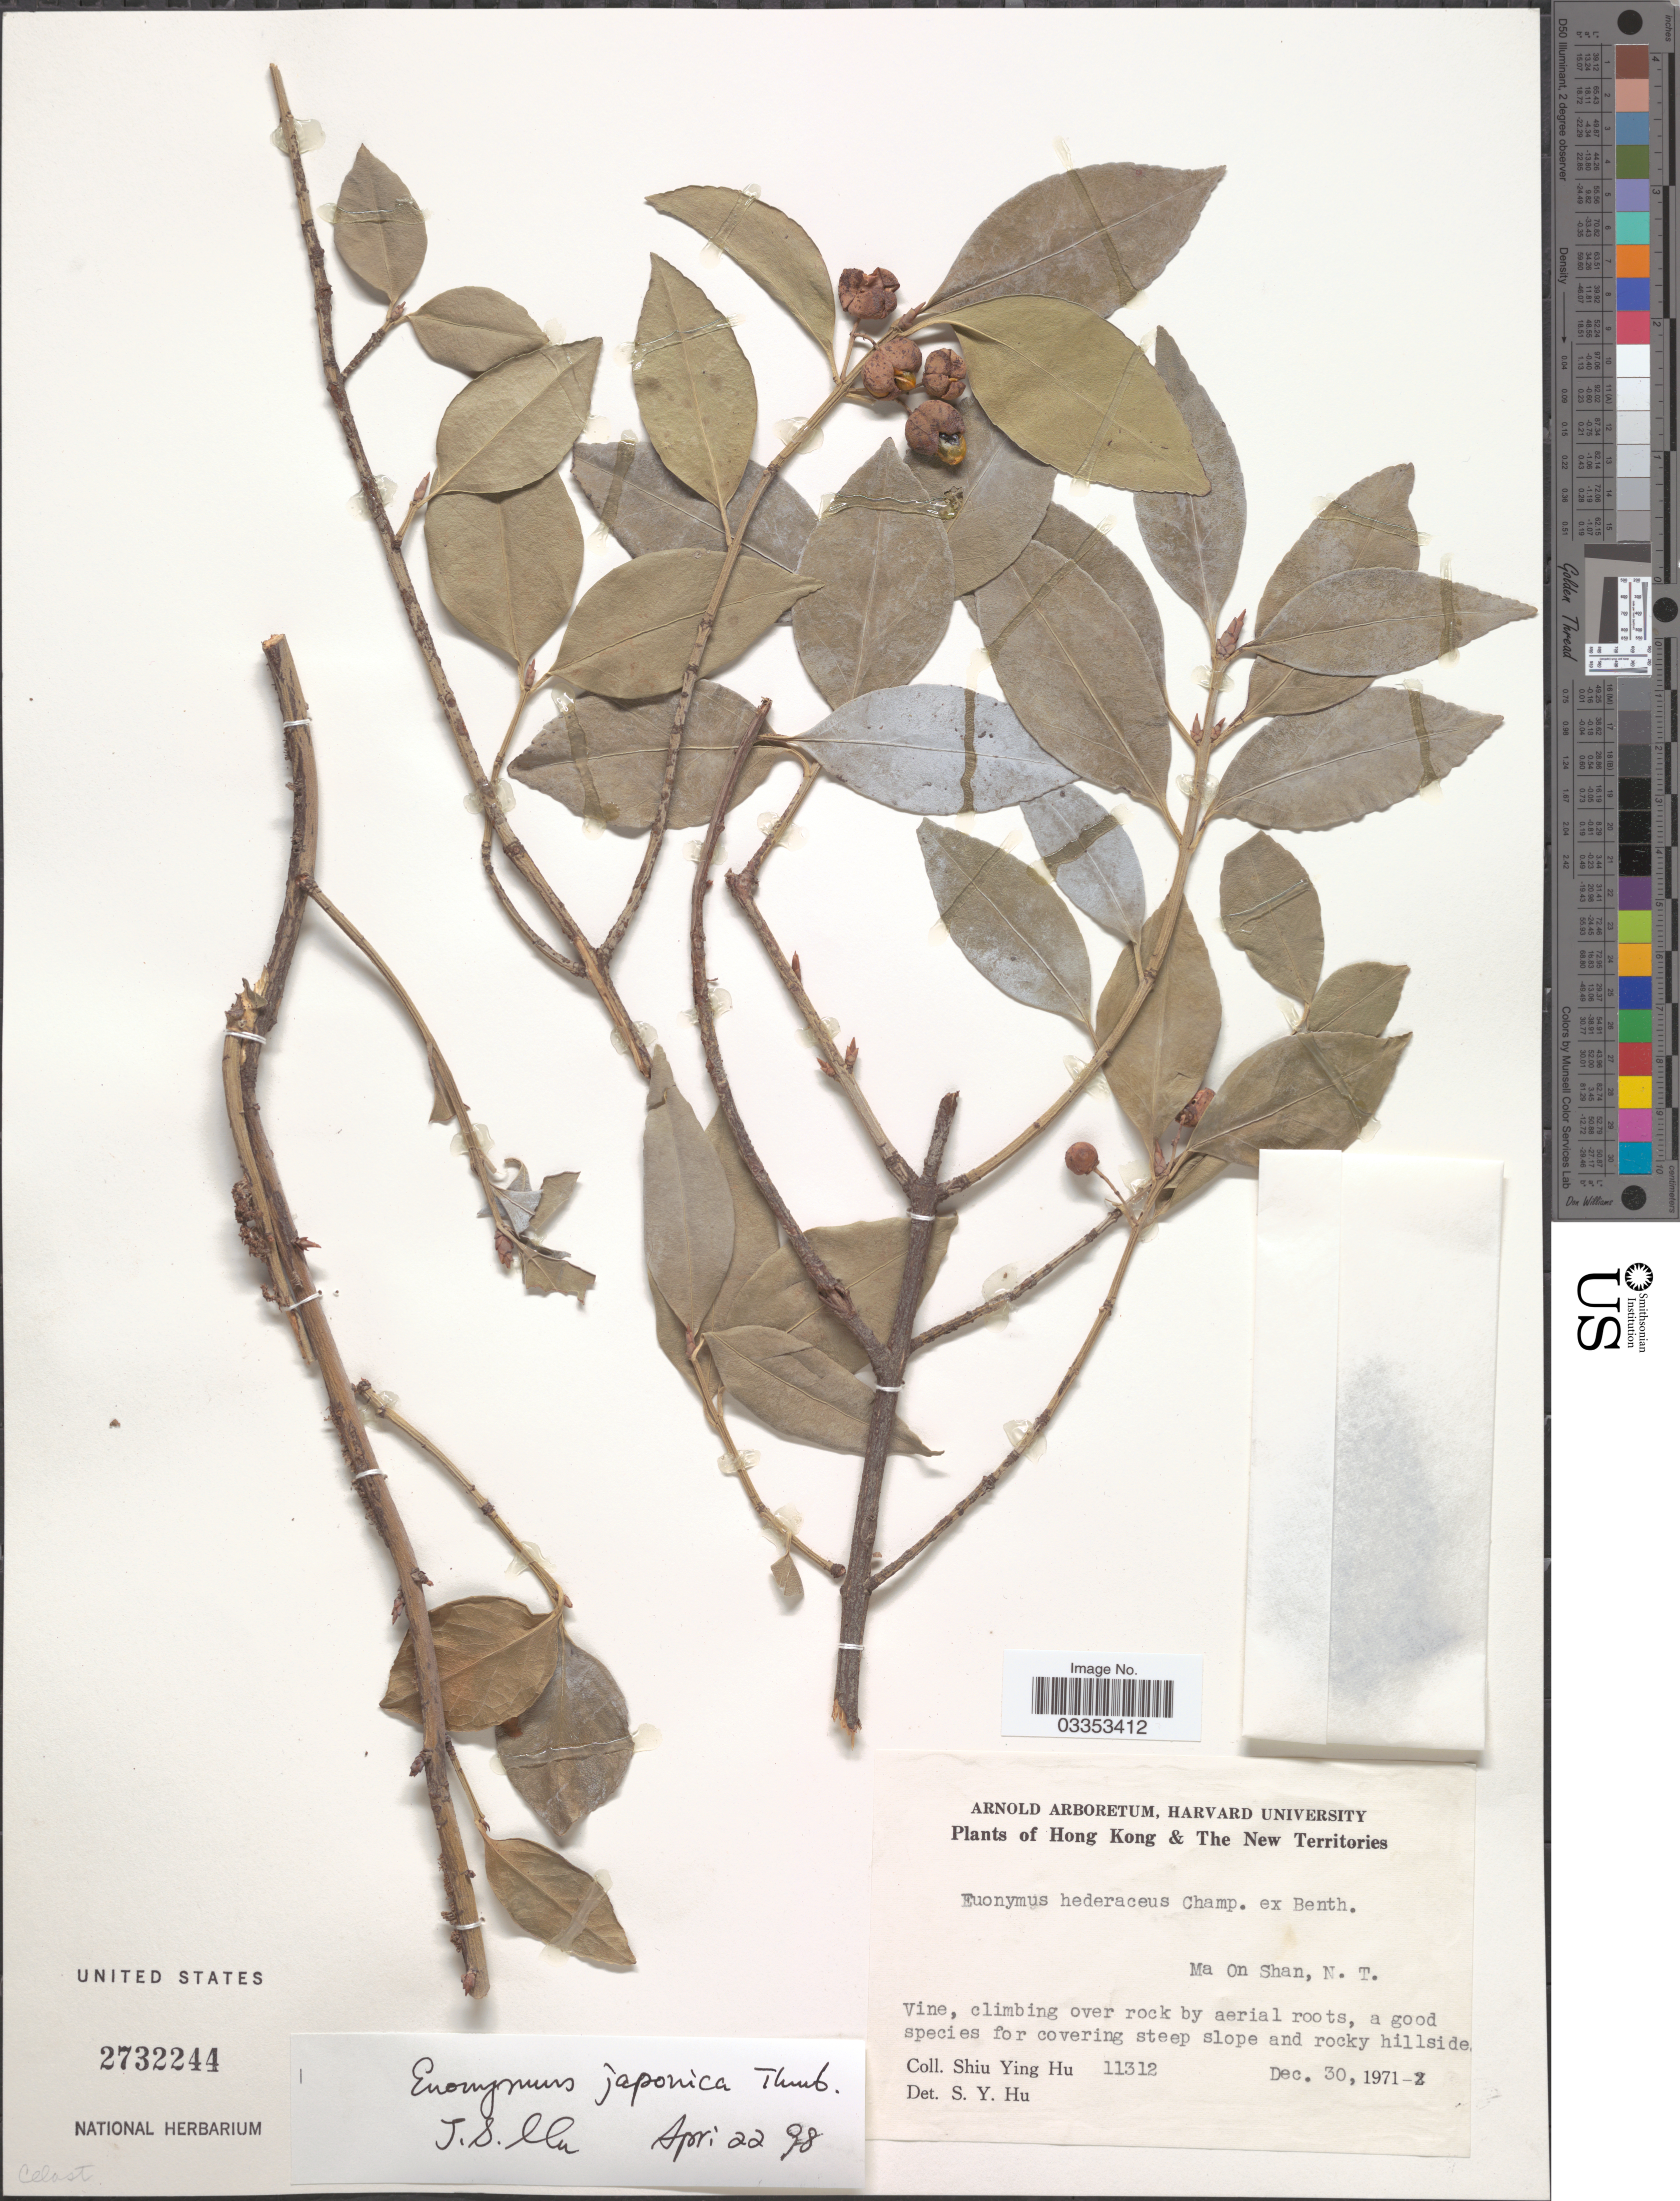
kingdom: Plantae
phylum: Tracheophyta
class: Magnoliopsida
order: Celastrales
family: Celastraceae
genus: Euonymus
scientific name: Euonymus japonicus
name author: Thunb.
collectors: S. Y. Hu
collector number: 11312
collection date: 1971-12-30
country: China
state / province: Hong Kong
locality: Hong Kong & The New Territories. Ma On Shan, N.T.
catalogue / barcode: US 2732244